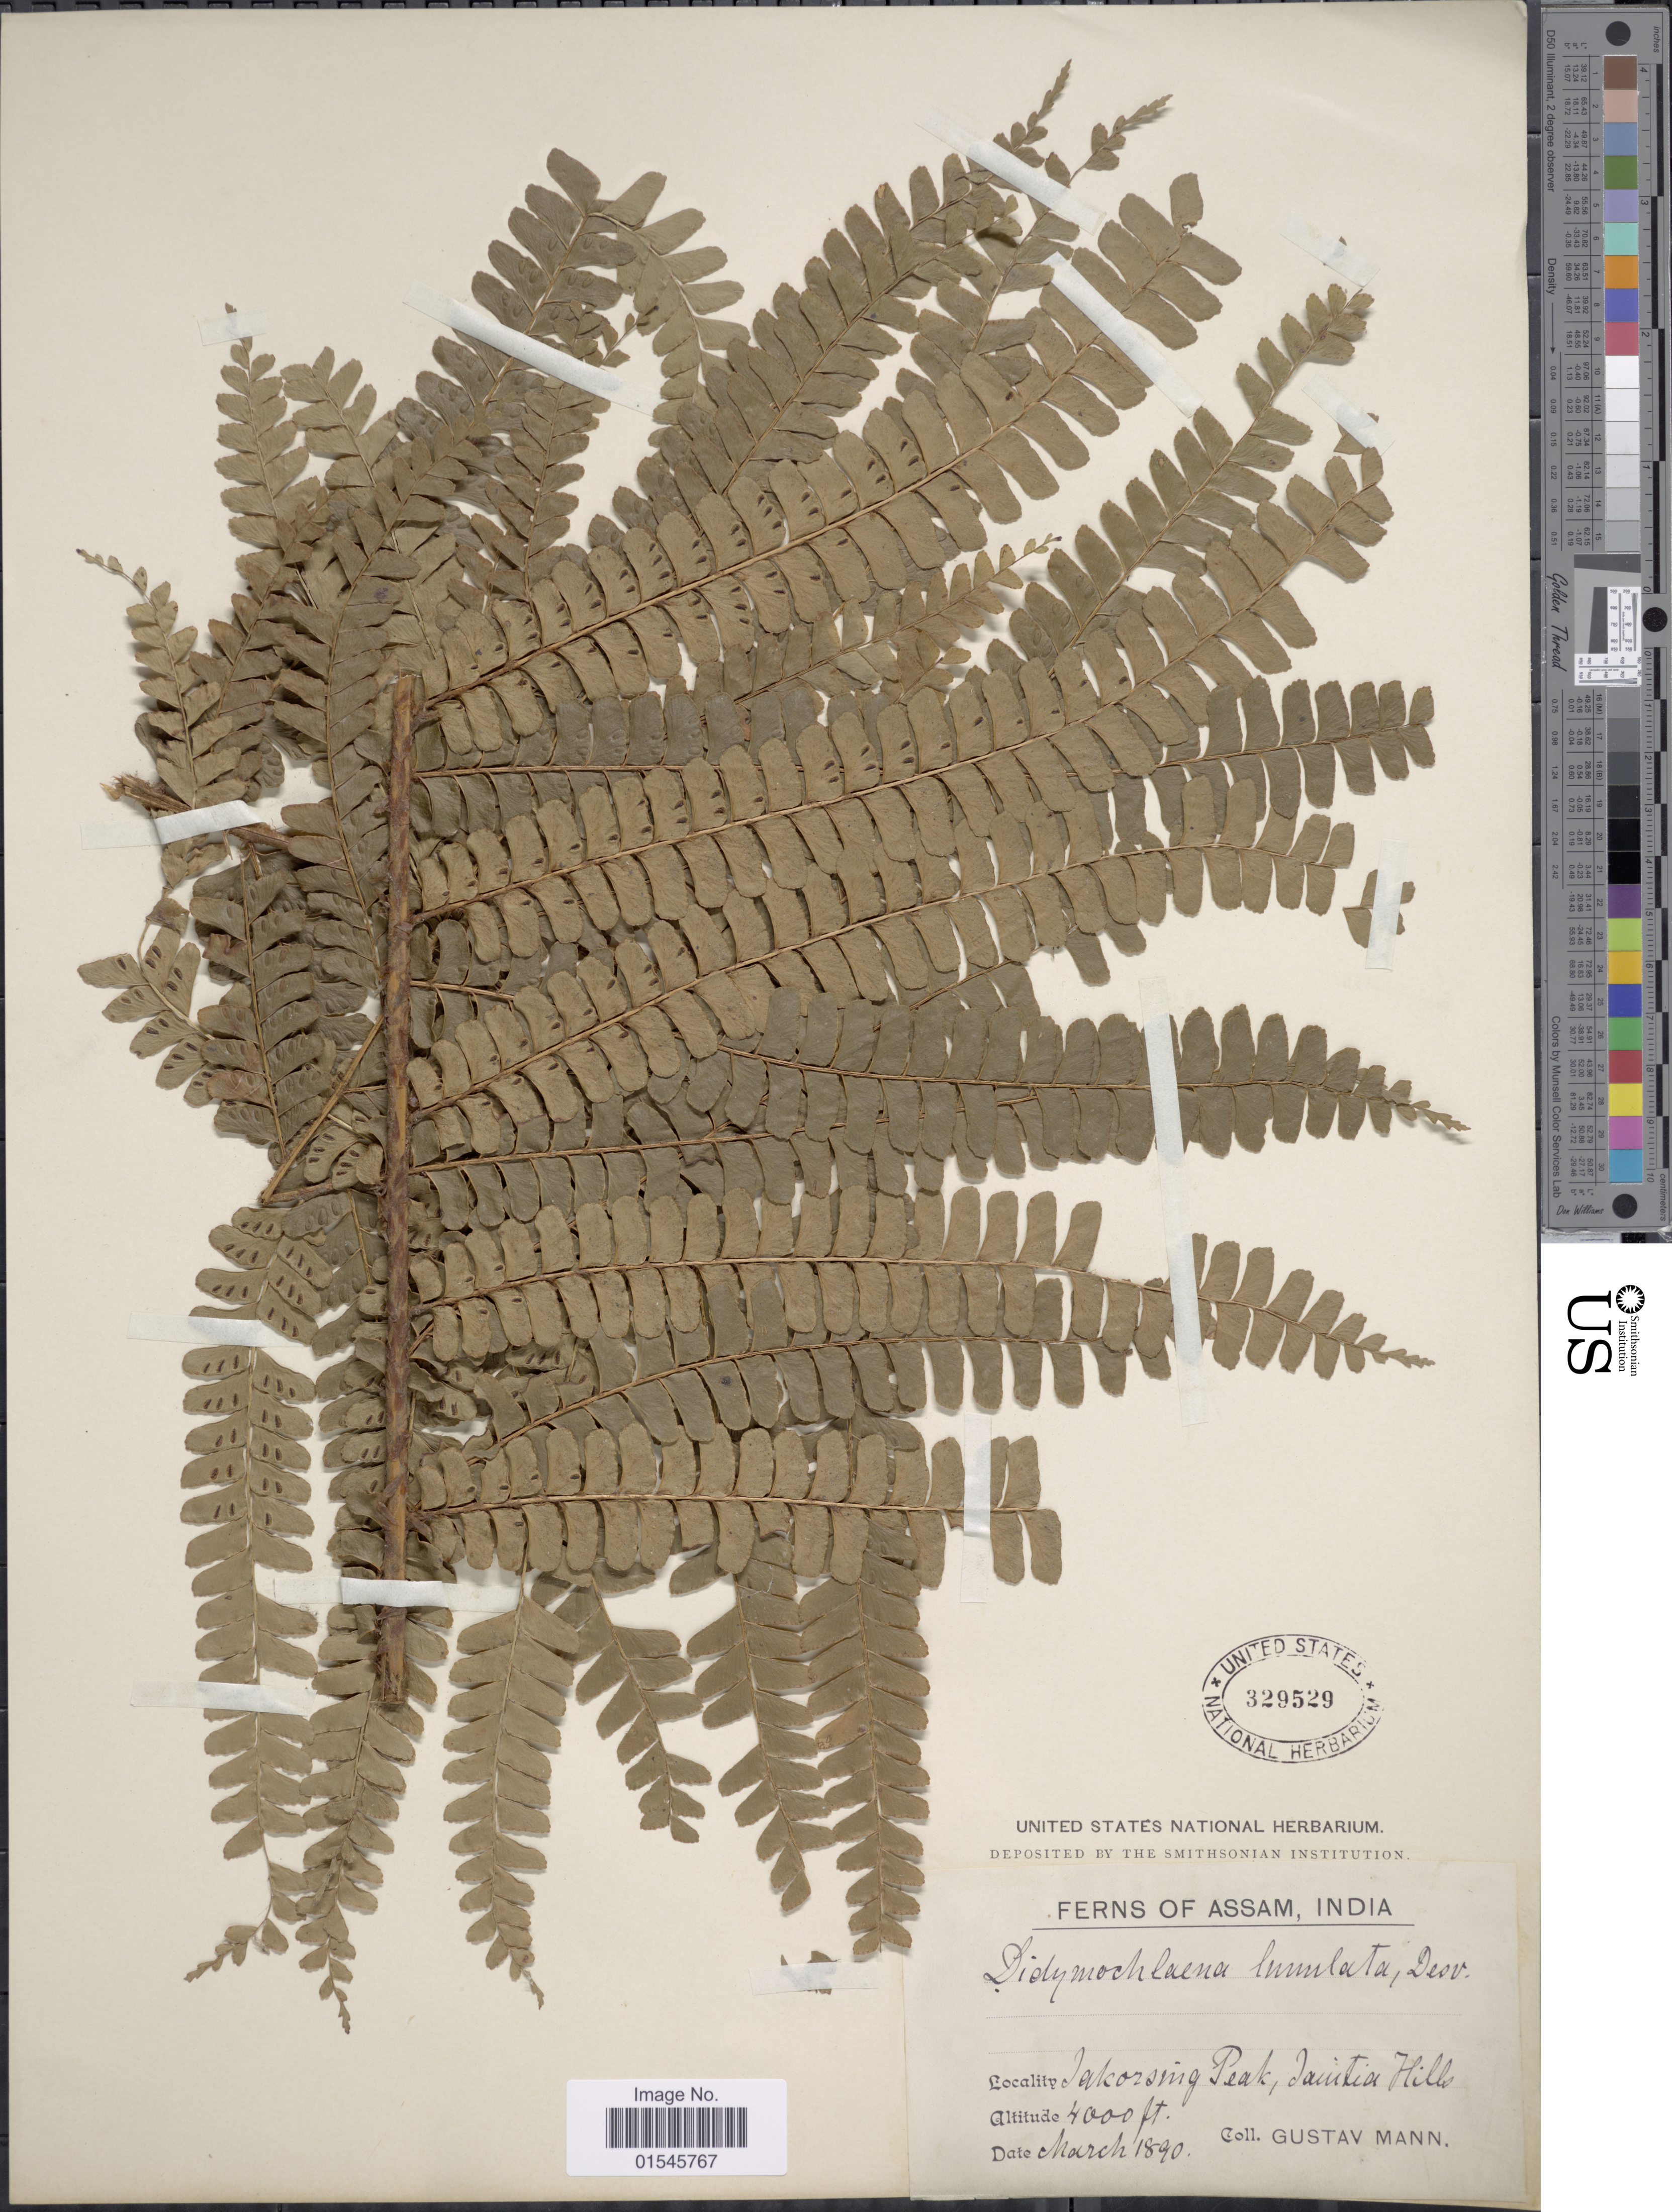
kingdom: Plantae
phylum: Tracheophyta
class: Polypodiopsida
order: Polypodiales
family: Didymochlaenaceae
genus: Didymochlaena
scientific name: Didymochlaena truncatula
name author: (Sw.) J. Sm.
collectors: G. Mann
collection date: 1890-03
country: India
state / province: Meghalaya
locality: Jakorsing Peak, Jaintia Hills. Assam.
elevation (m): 1219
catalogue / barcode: US 329529